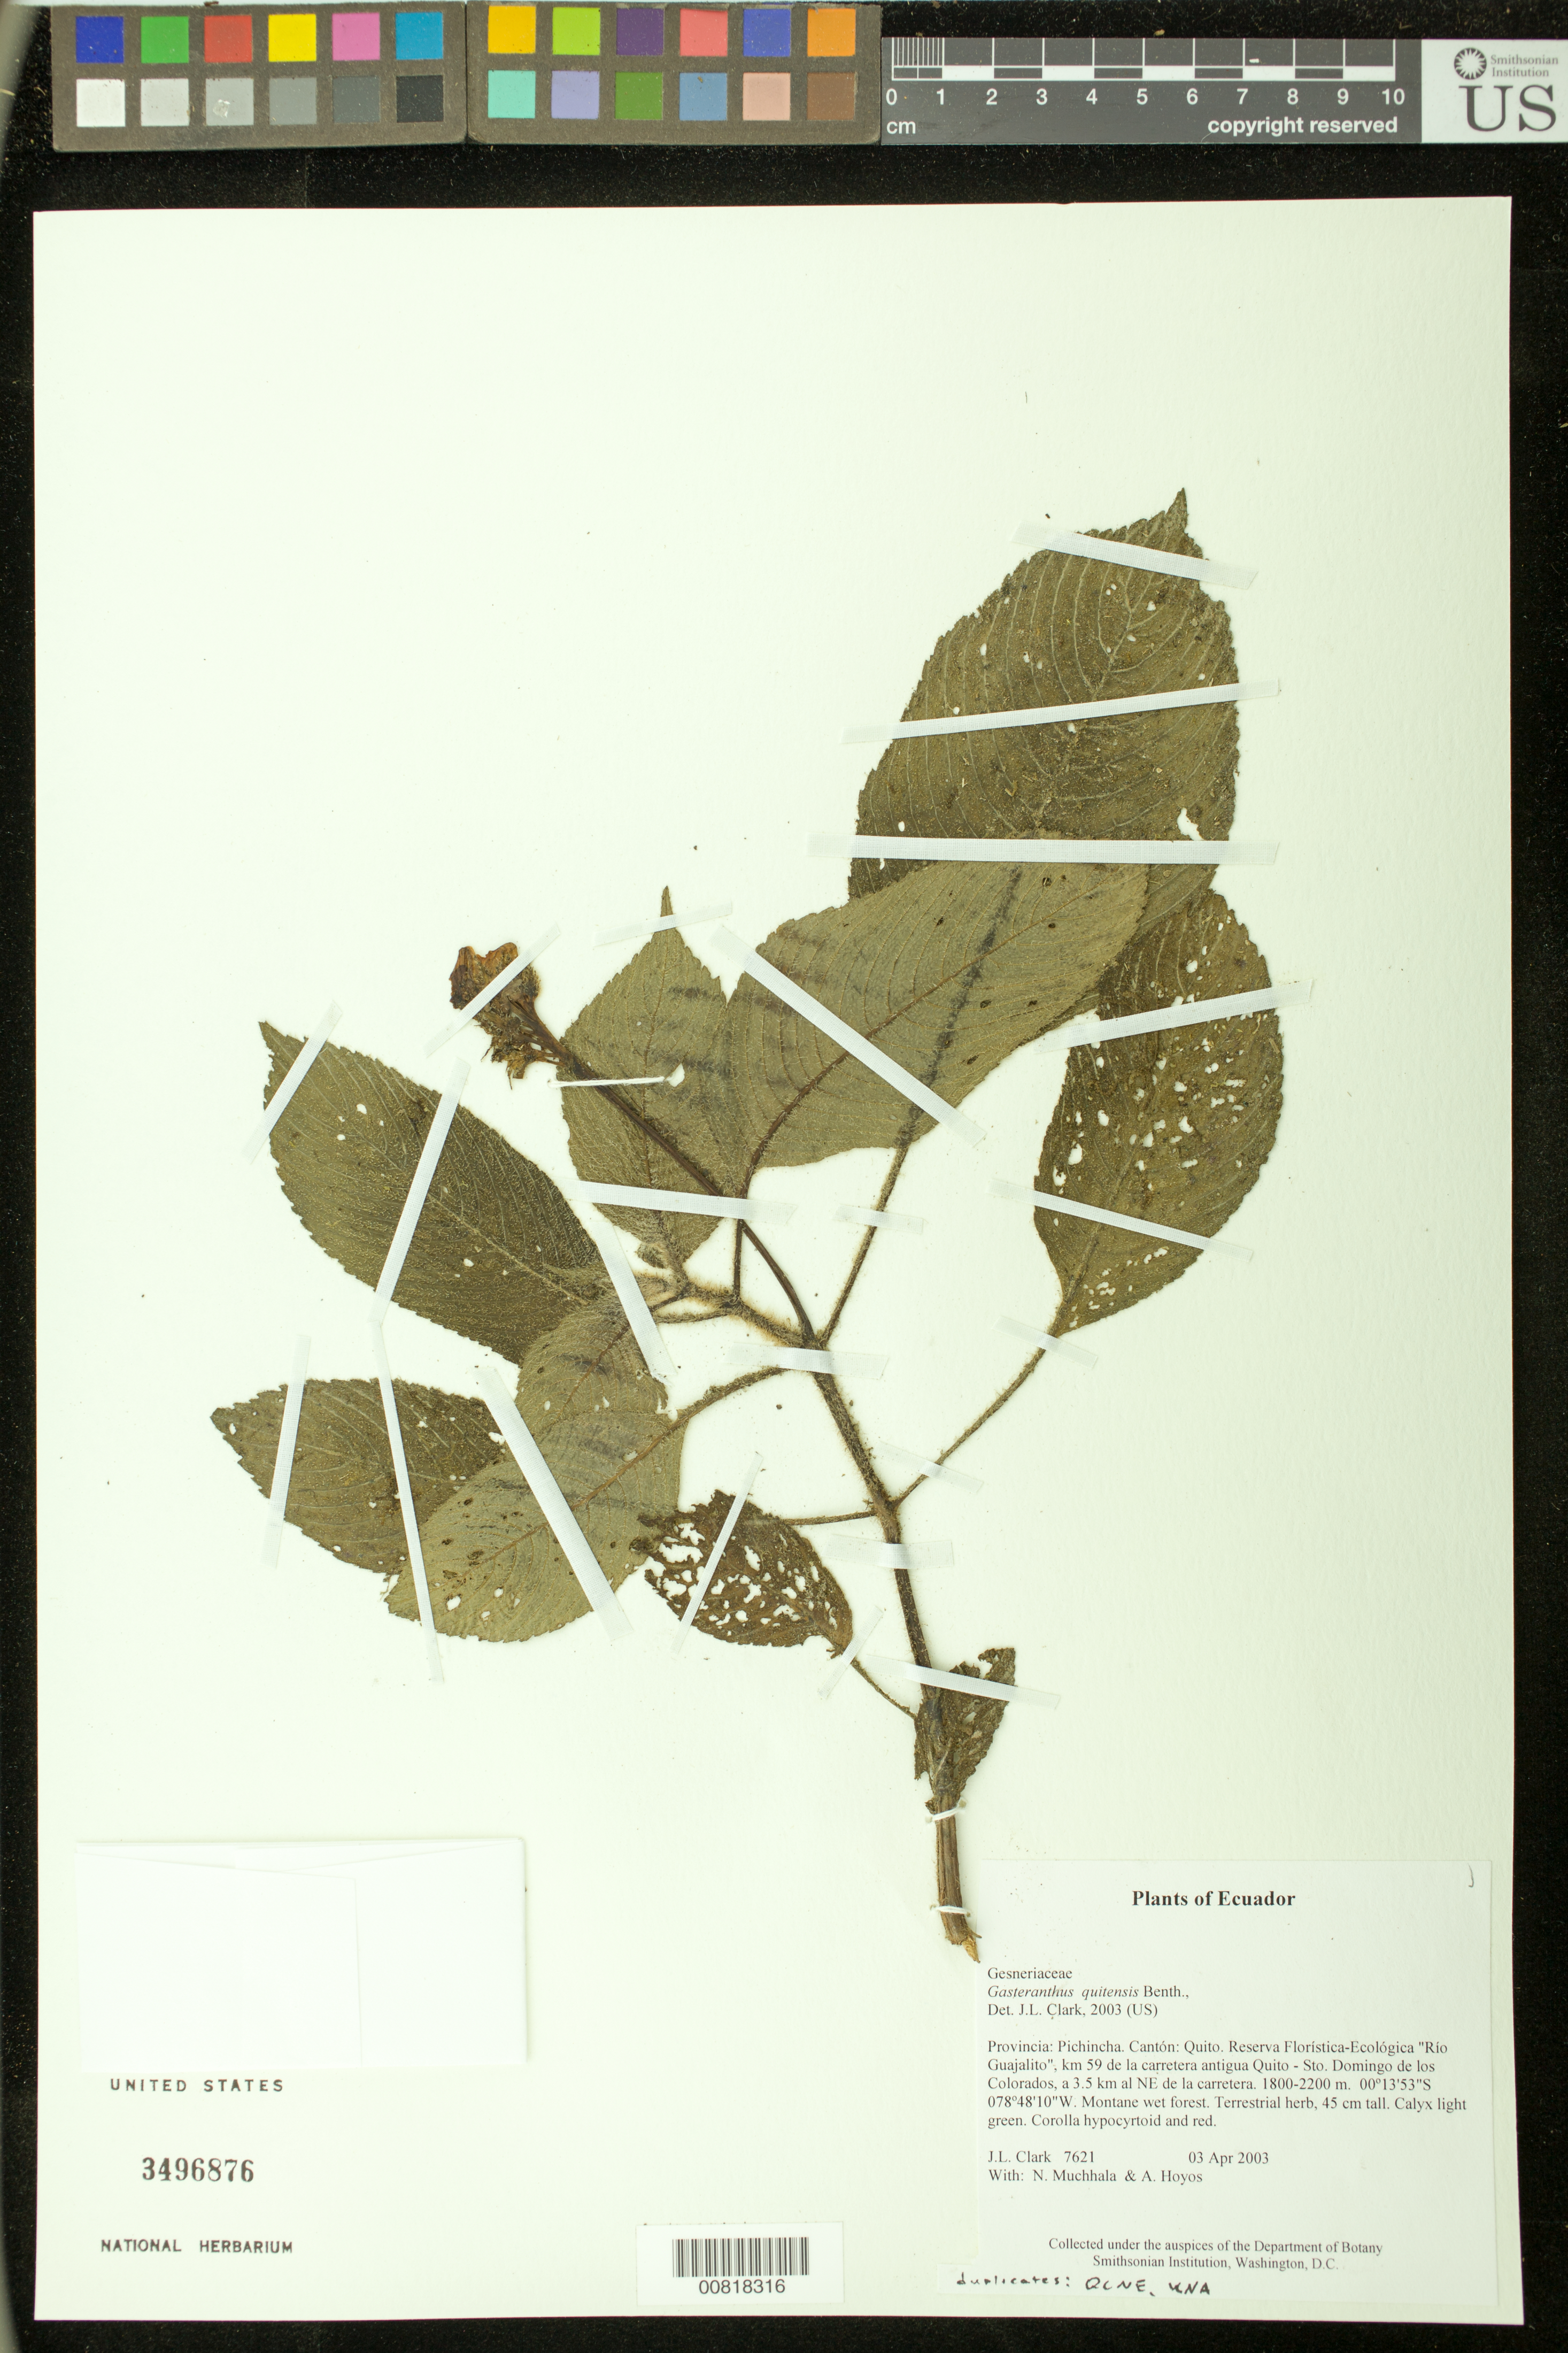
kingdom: Plantae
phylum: Tracheophyta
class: Magnoliopsida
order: Lamiales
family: Gesneriaceae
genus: Gasteranthus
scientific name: Gasteranthus quitensis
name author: Benth.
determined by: Clark, J. L., (SEL), The Marie Selby Botanical Garden (UNITED STATES)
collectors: J. L. Clark, N. Muchhala & A. Hoyos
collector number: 7621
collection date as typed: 03 Apr 2003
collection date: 2003-04-03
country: Ecuador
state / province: Pichincha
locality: Quito. Reserva Florística-Ecológica "Río Guajalito", km 59 de la carretera antigua Quito - Sto. Domingo de los Colorados, a 3.5 km al NE de la carretera.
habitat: Montane wet forest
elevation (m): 1800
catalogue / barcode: US 3496876